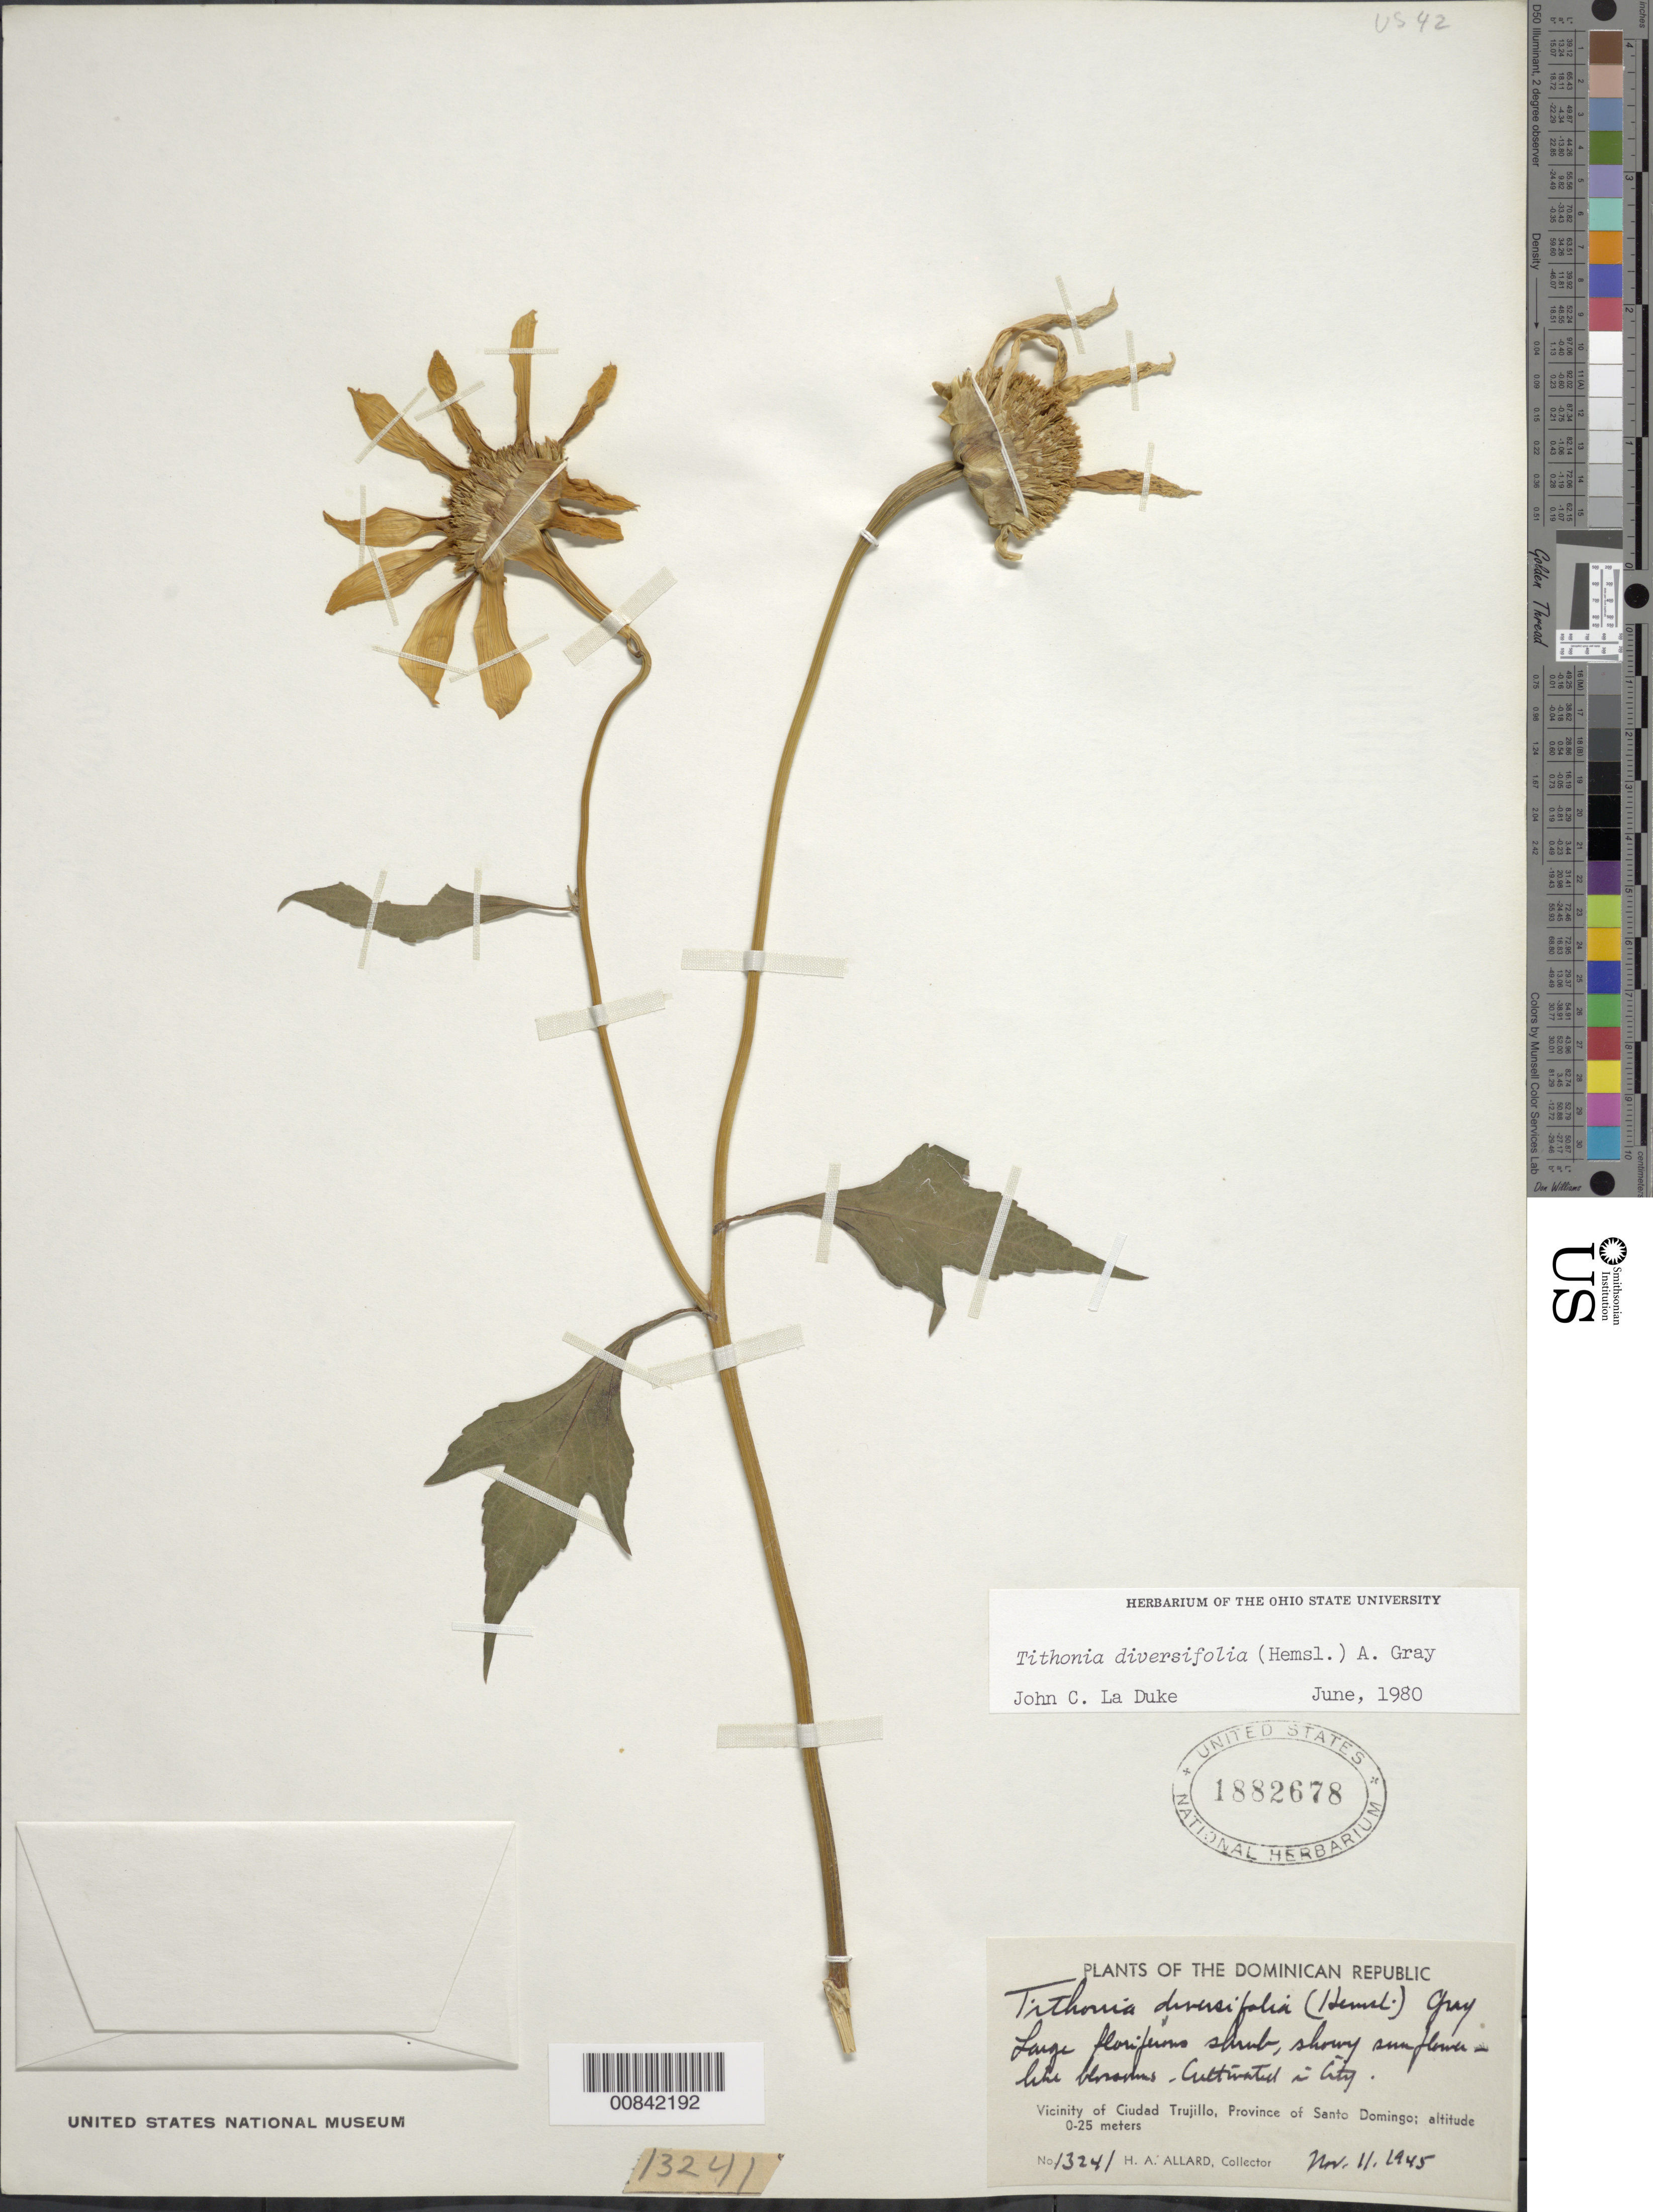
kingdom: Plantae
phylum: Tracheophyta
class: Magnoliopsida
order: Asterales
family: Asteraceae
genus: Tithonia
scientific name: Tithonia diversifolia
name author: (Hemsl.) A. Gray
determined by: La Duke, J. C.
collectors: H. A. Allard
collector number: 13241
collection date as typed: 11 Nov 1945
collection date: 1945-11-11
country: Dominican Republic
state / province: Distrito Nacional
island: Hispaniola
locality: Vicinity of Santo Domingo City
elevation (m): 0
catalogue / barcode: US 1882678